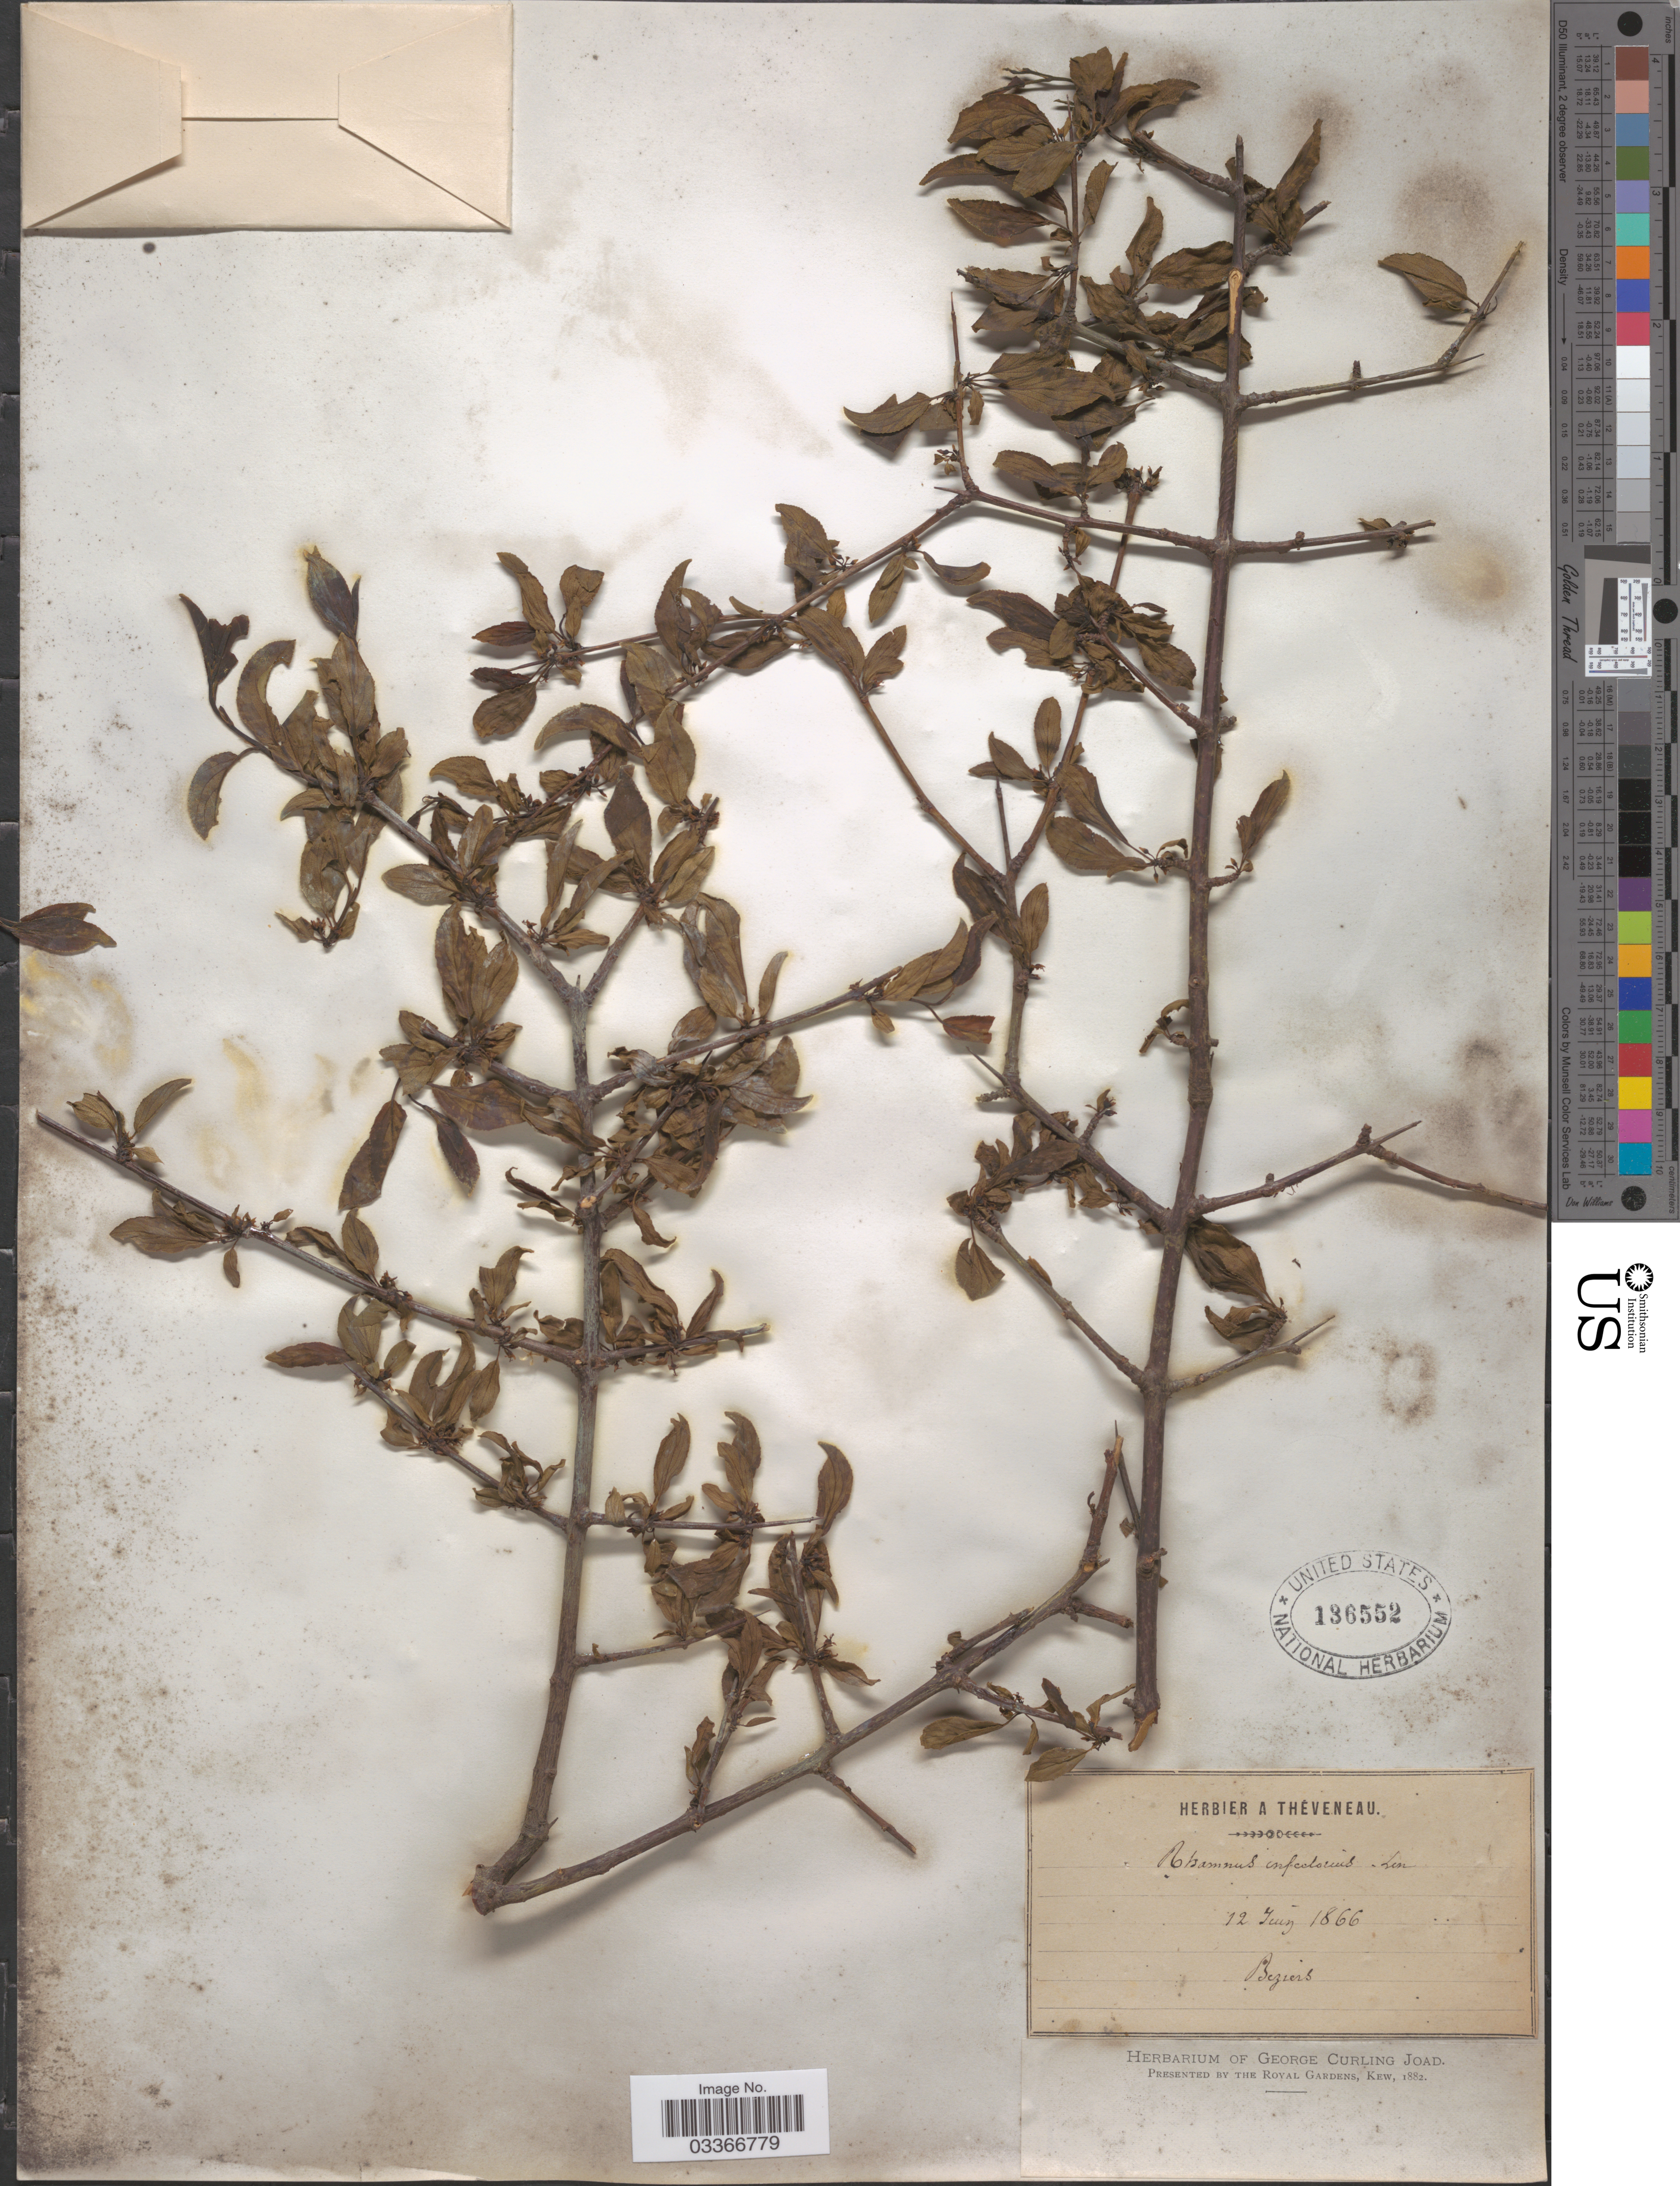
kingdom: Plantae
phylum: Tracheophyta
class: Magnoliopsida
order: Rosales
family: Rhamnaceae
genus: Rhamnus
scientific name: Rhamnus infectoria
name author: L.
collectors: ex herb. A. Theveneau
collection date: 1866-06-12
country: France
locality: Beziers.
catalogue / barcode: US 136552